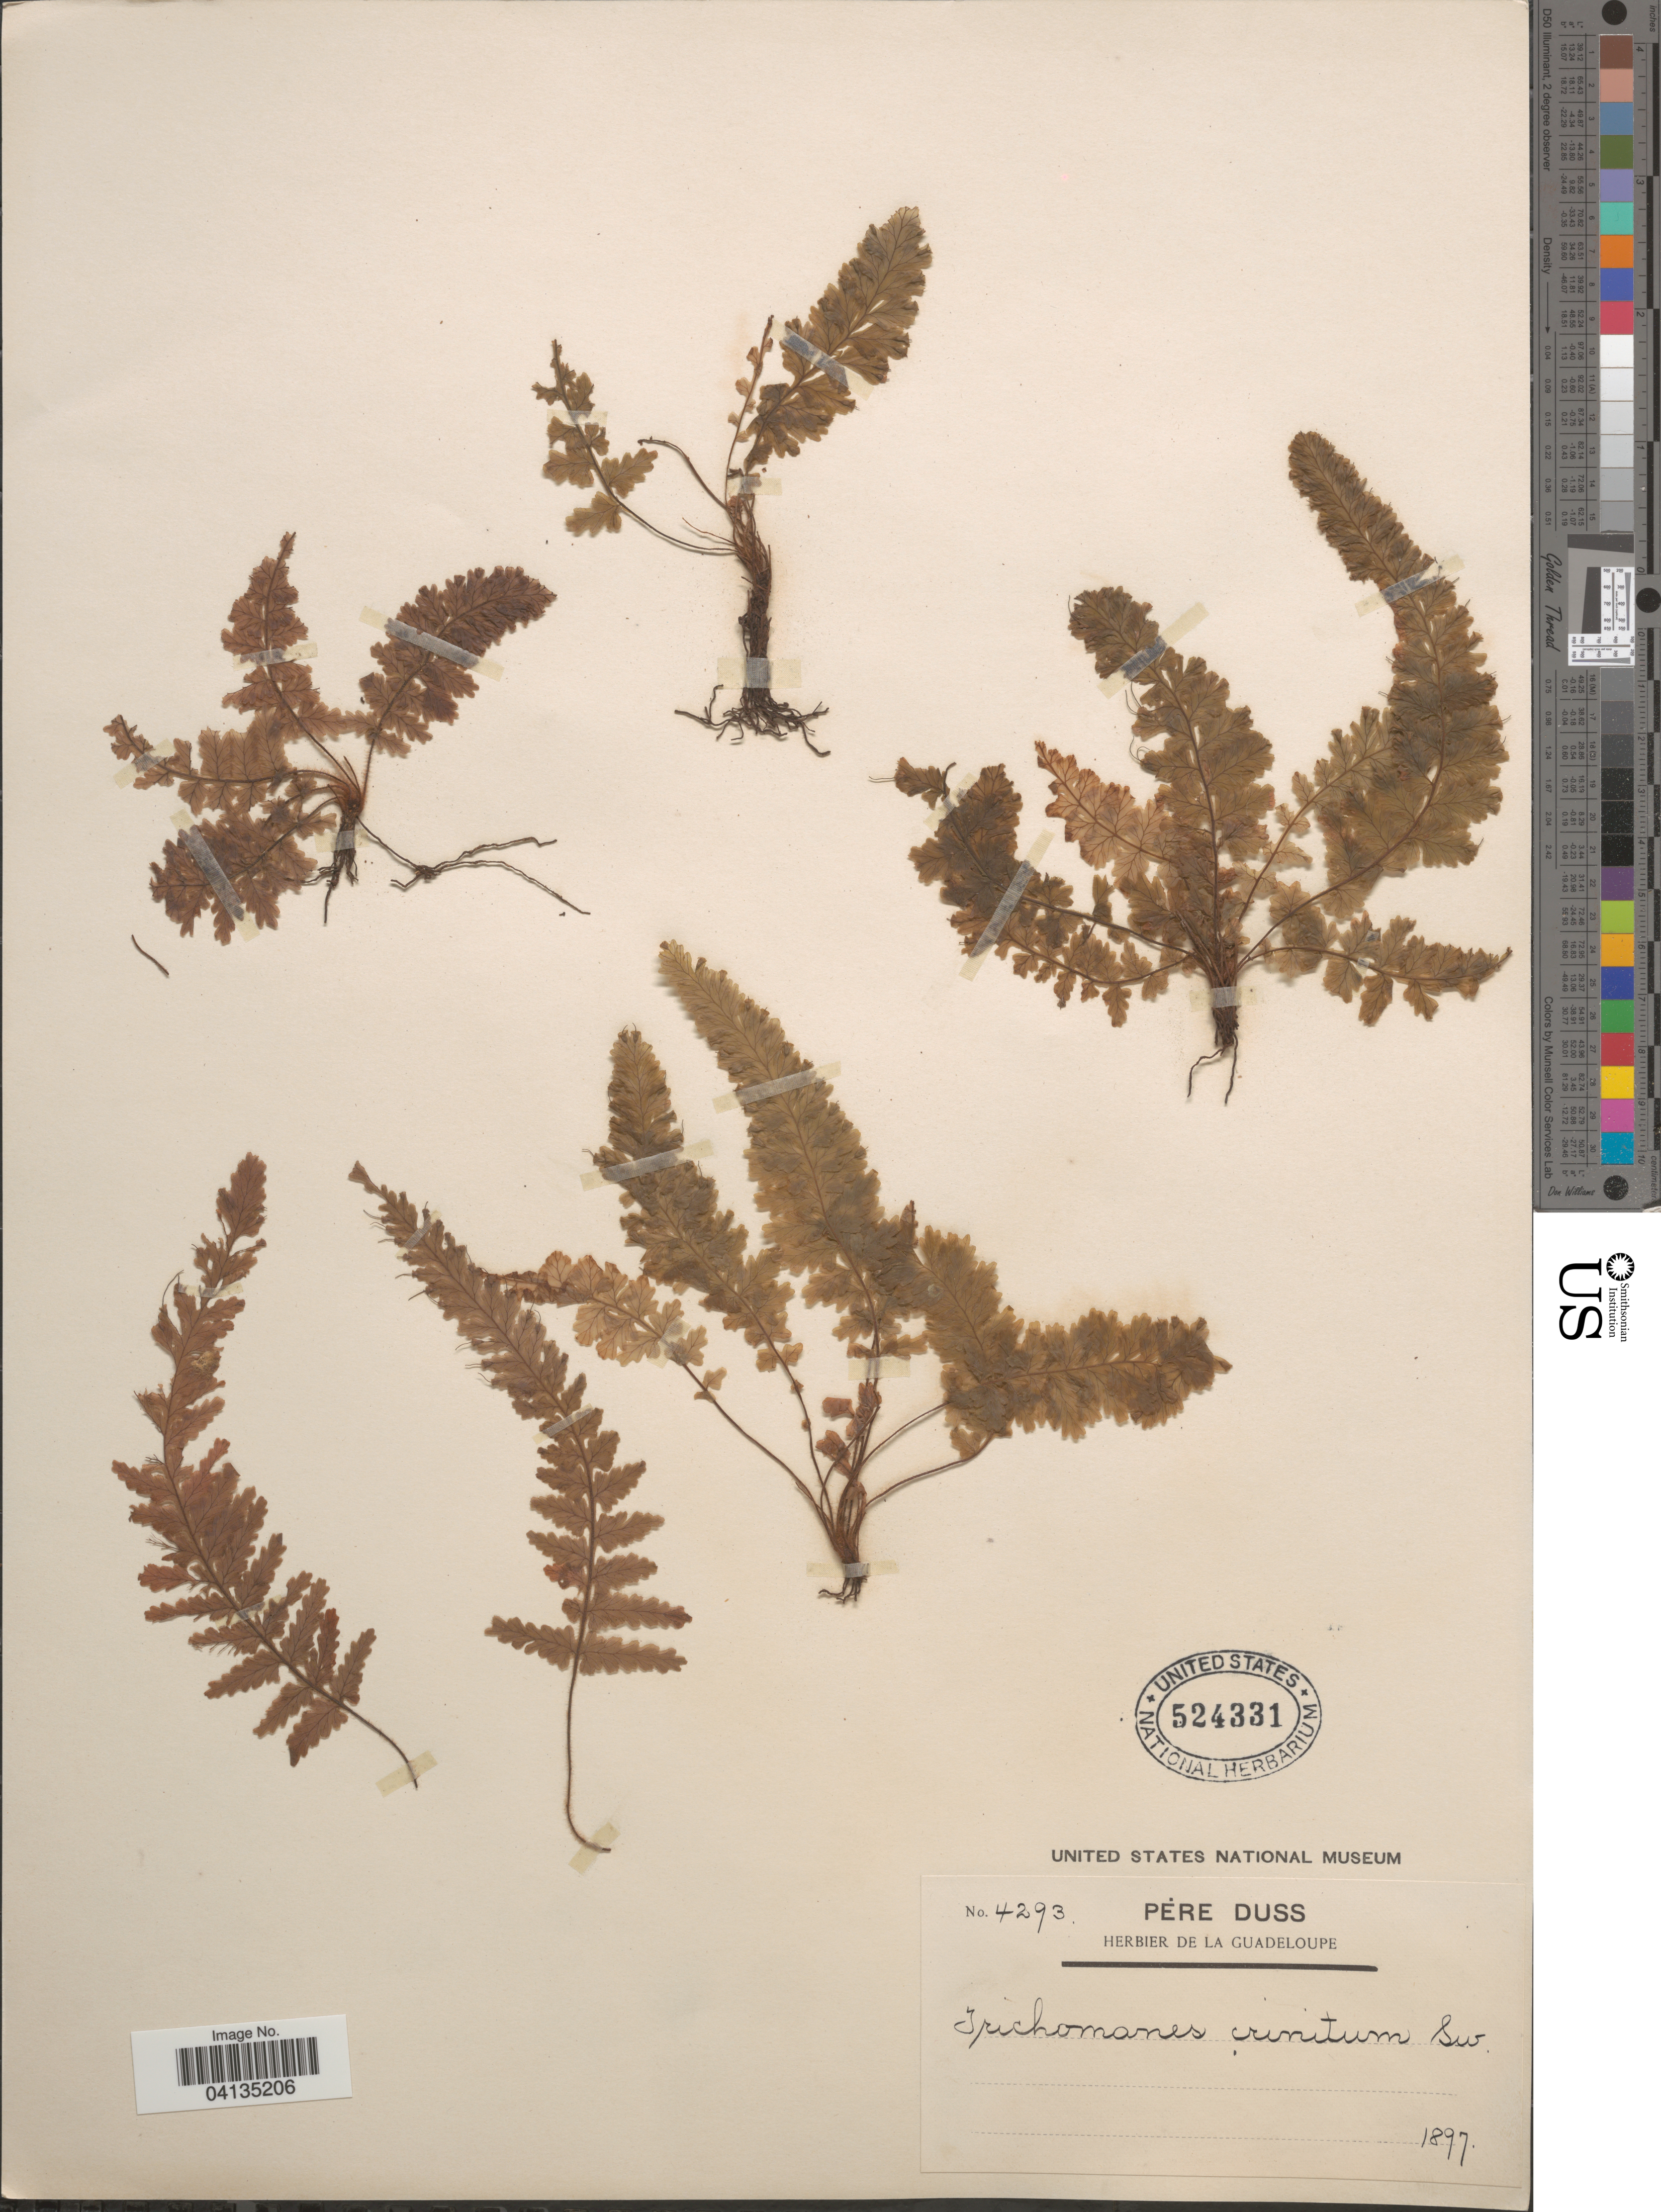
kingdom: Plantae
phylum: Tracheophyta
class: Polypodiopsida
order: Hymenophyllales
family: Hymenophyllaceae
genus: Trichomanes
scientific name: Trichomanes crinitum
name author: Sw.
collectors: Père Duss & Père Duss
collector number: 4293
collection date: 1897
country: Guadeloupe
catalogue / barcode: US 524331